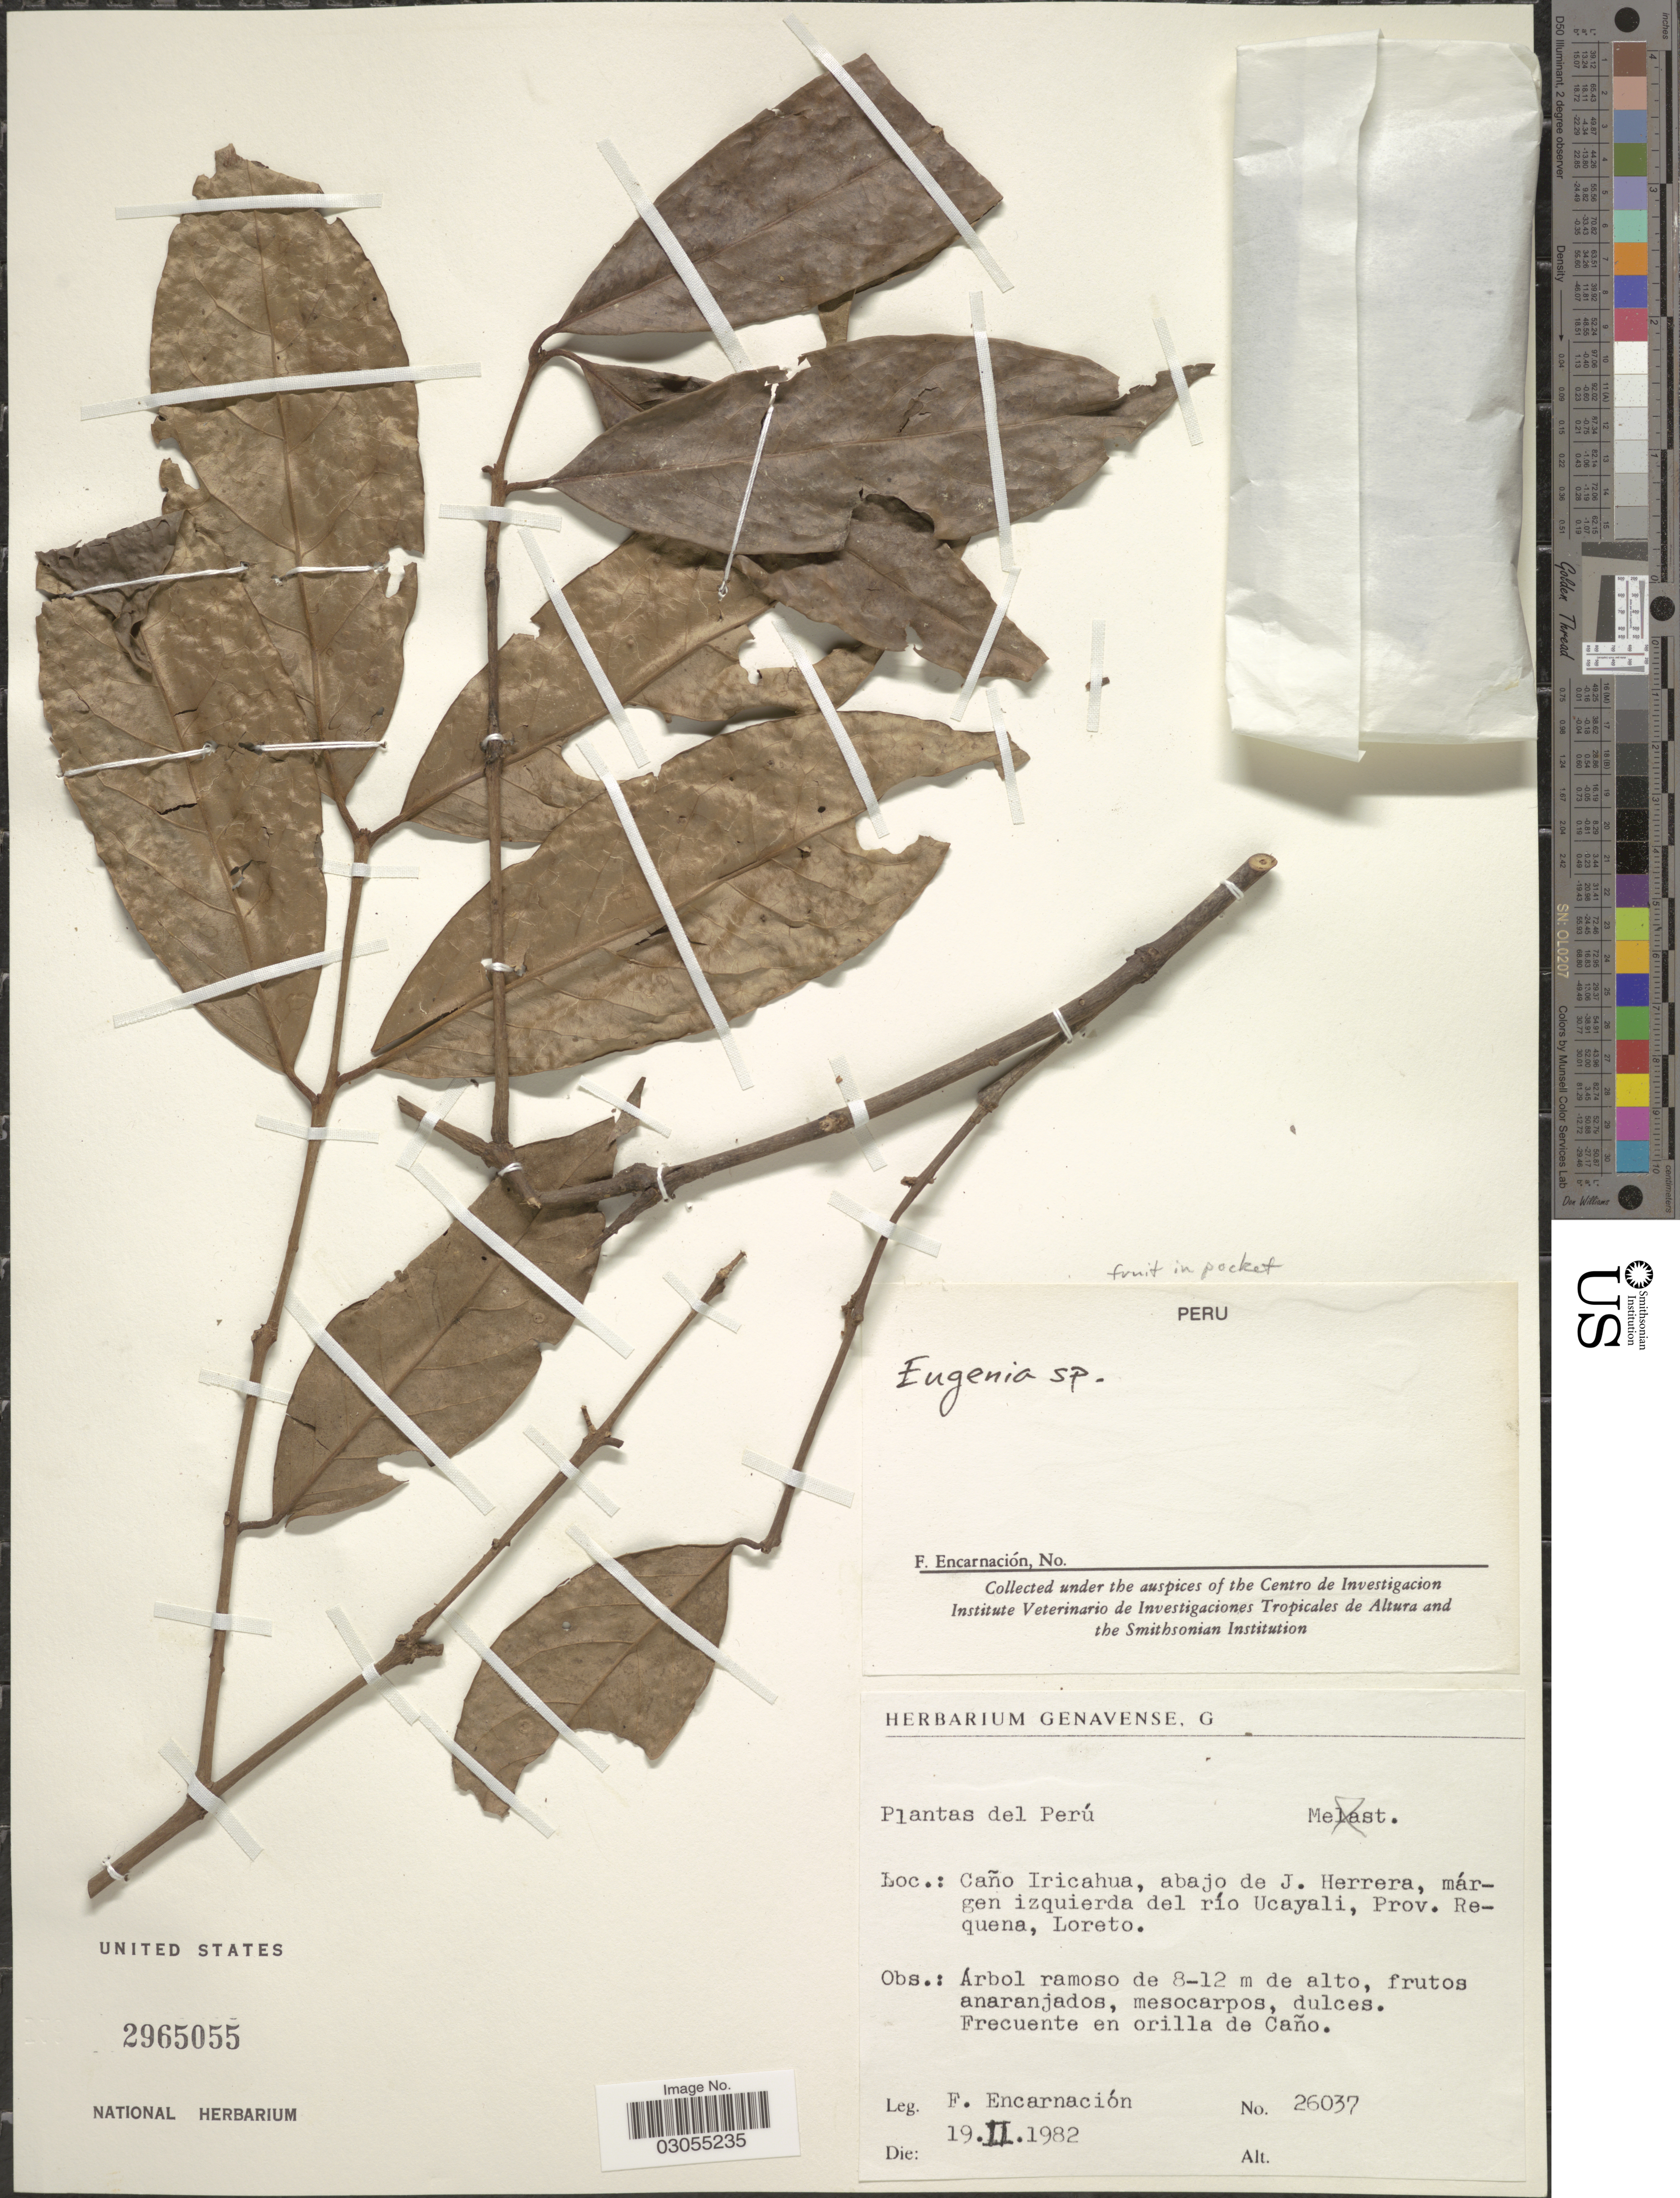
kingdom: Plantae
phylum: Tracheophyta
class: Magnoliopsida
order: Myrtales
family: Myrtaceae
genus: Eugenia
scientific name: Eugenia sp.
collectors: F. Encarnación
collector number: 26037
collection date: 1982-02-19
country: Peru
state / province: Loreto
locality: Caño Iricahua, abajo de J. Herrera, márgen izquierda del río Ucayali, Prov. Requena. Frecuente en orilla de Caño.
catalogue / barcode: US 2965055